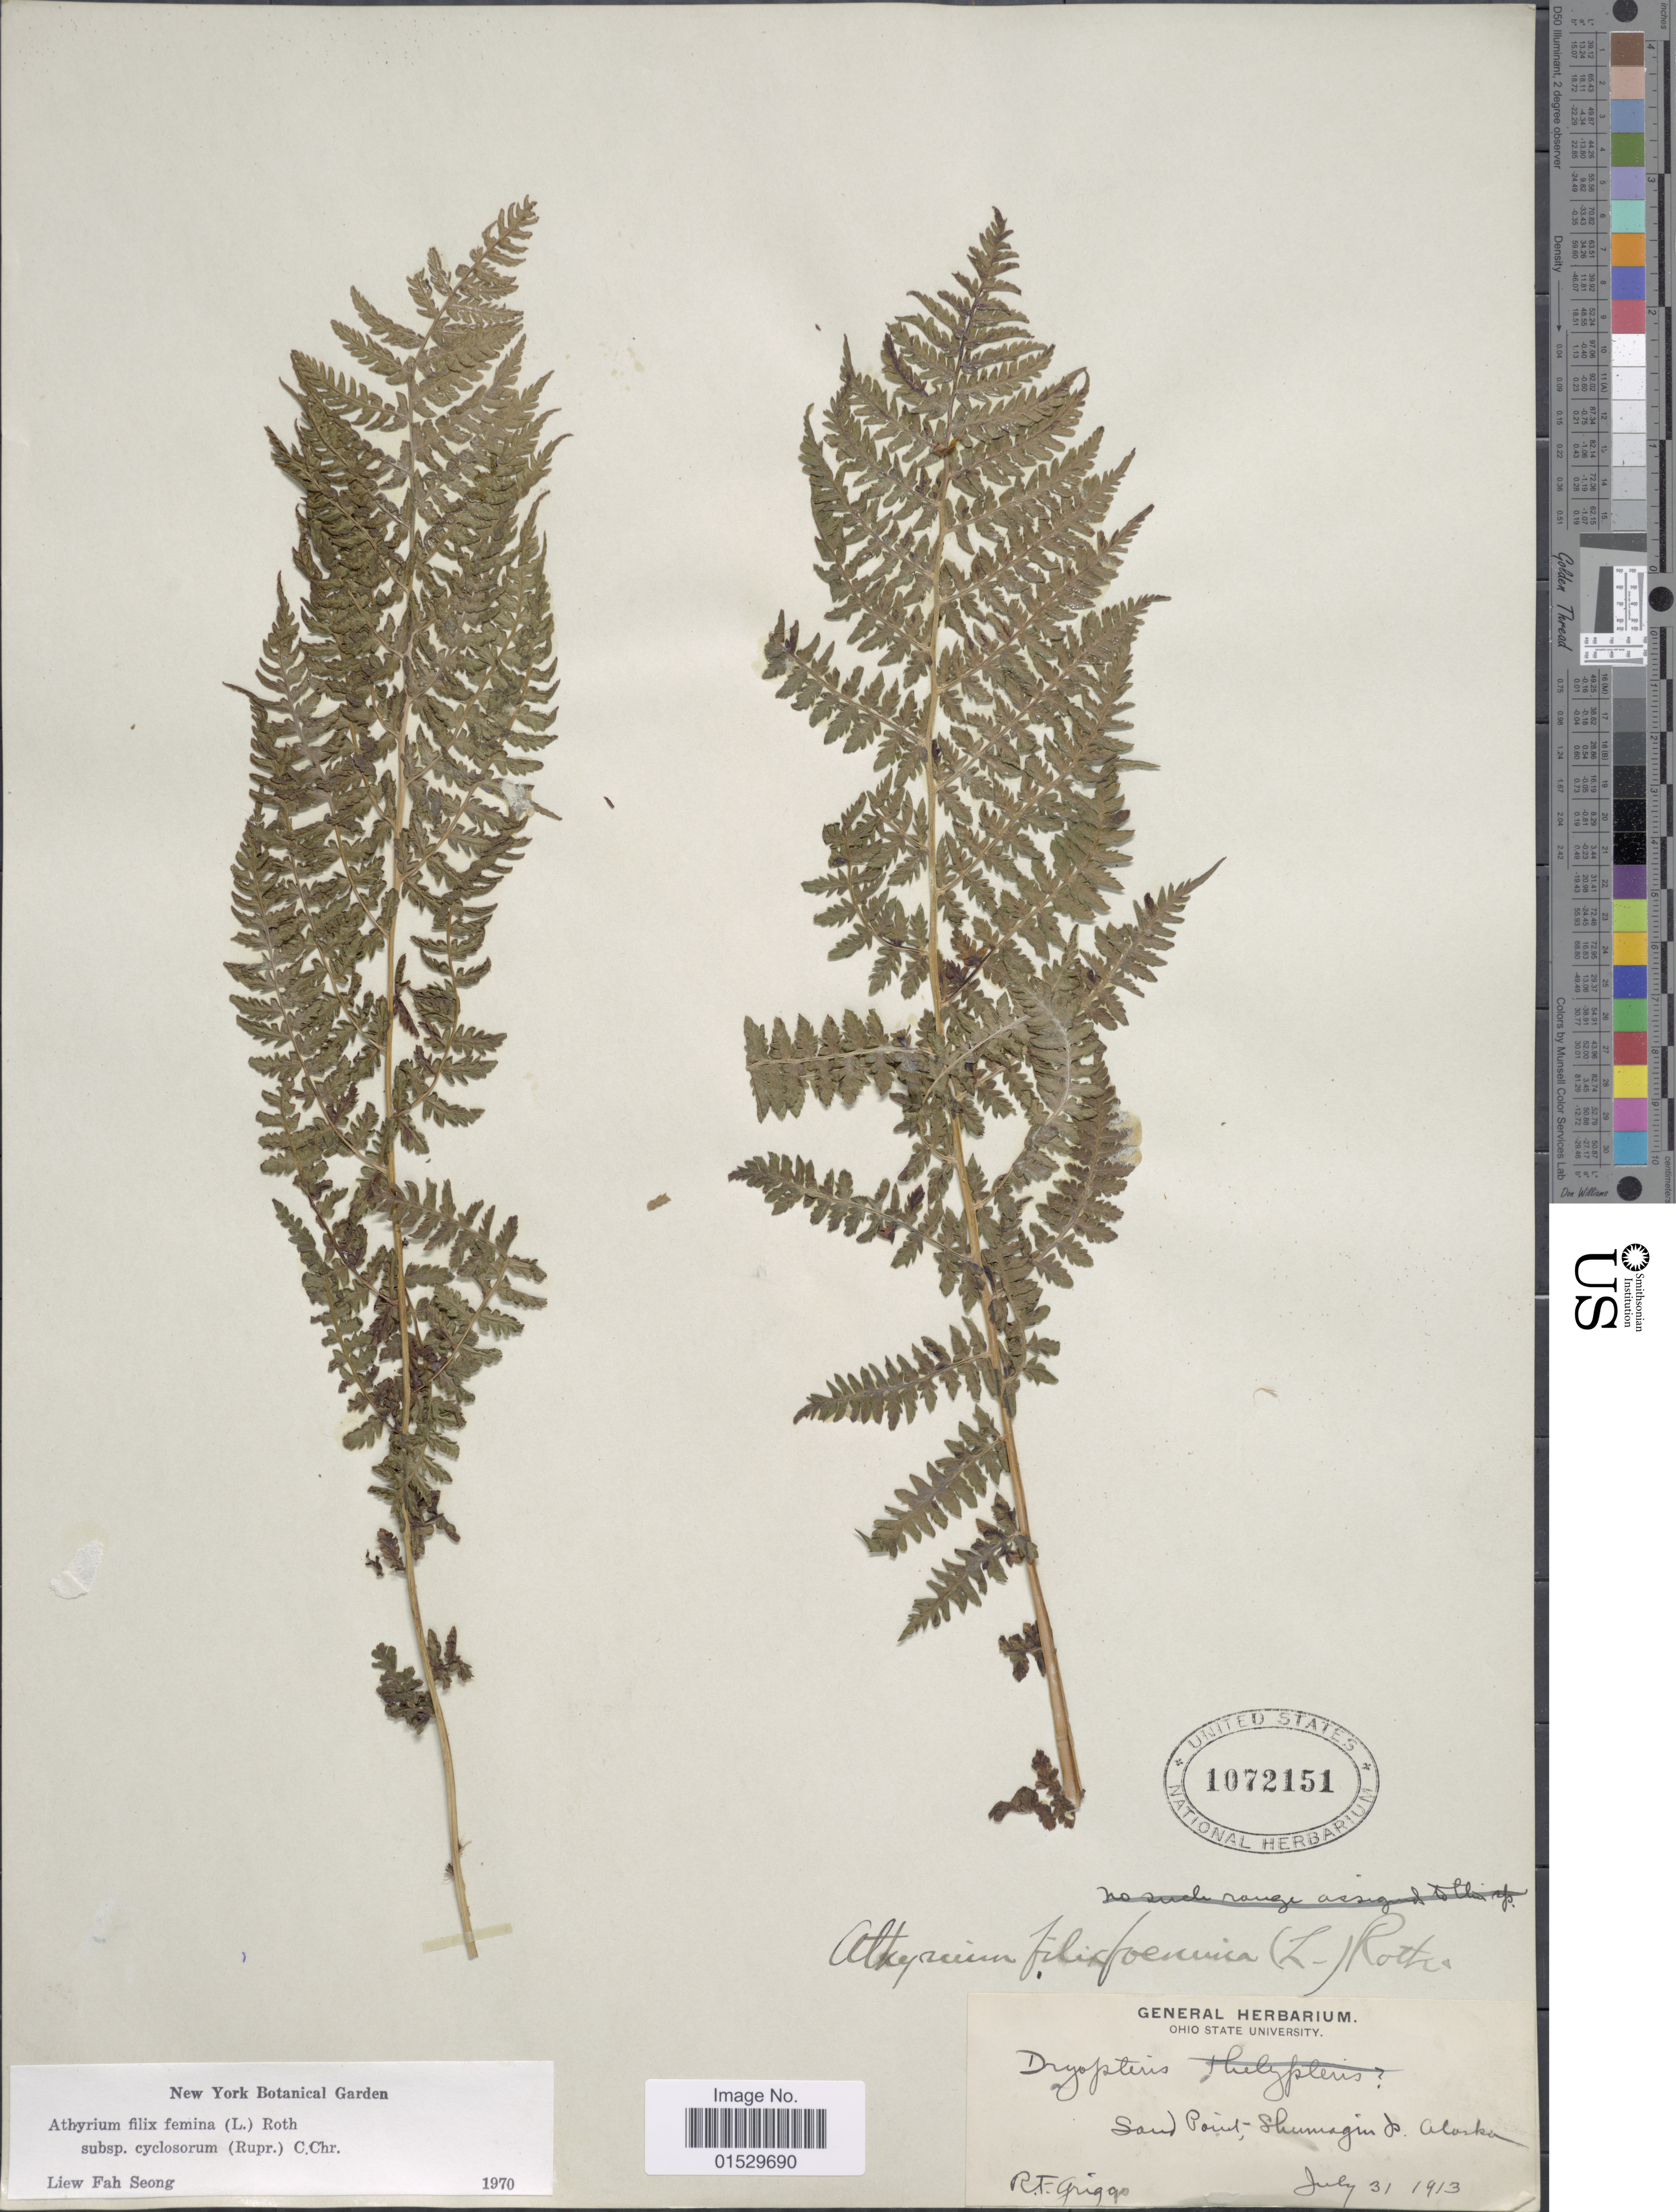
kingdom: Plantae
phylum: Tracheophyta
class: Polypodiopsida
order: Polypodiales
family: Athyriaceae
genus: Athyrium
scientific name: Athyrium filix-femina subsp. cyclosorum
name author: (Rupr.) C. Chr.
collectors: R. F. Griggs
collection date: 1913-07-31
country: United States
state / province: Alaska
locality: Sand Point, Shumagin P.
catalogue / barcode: US 1072151